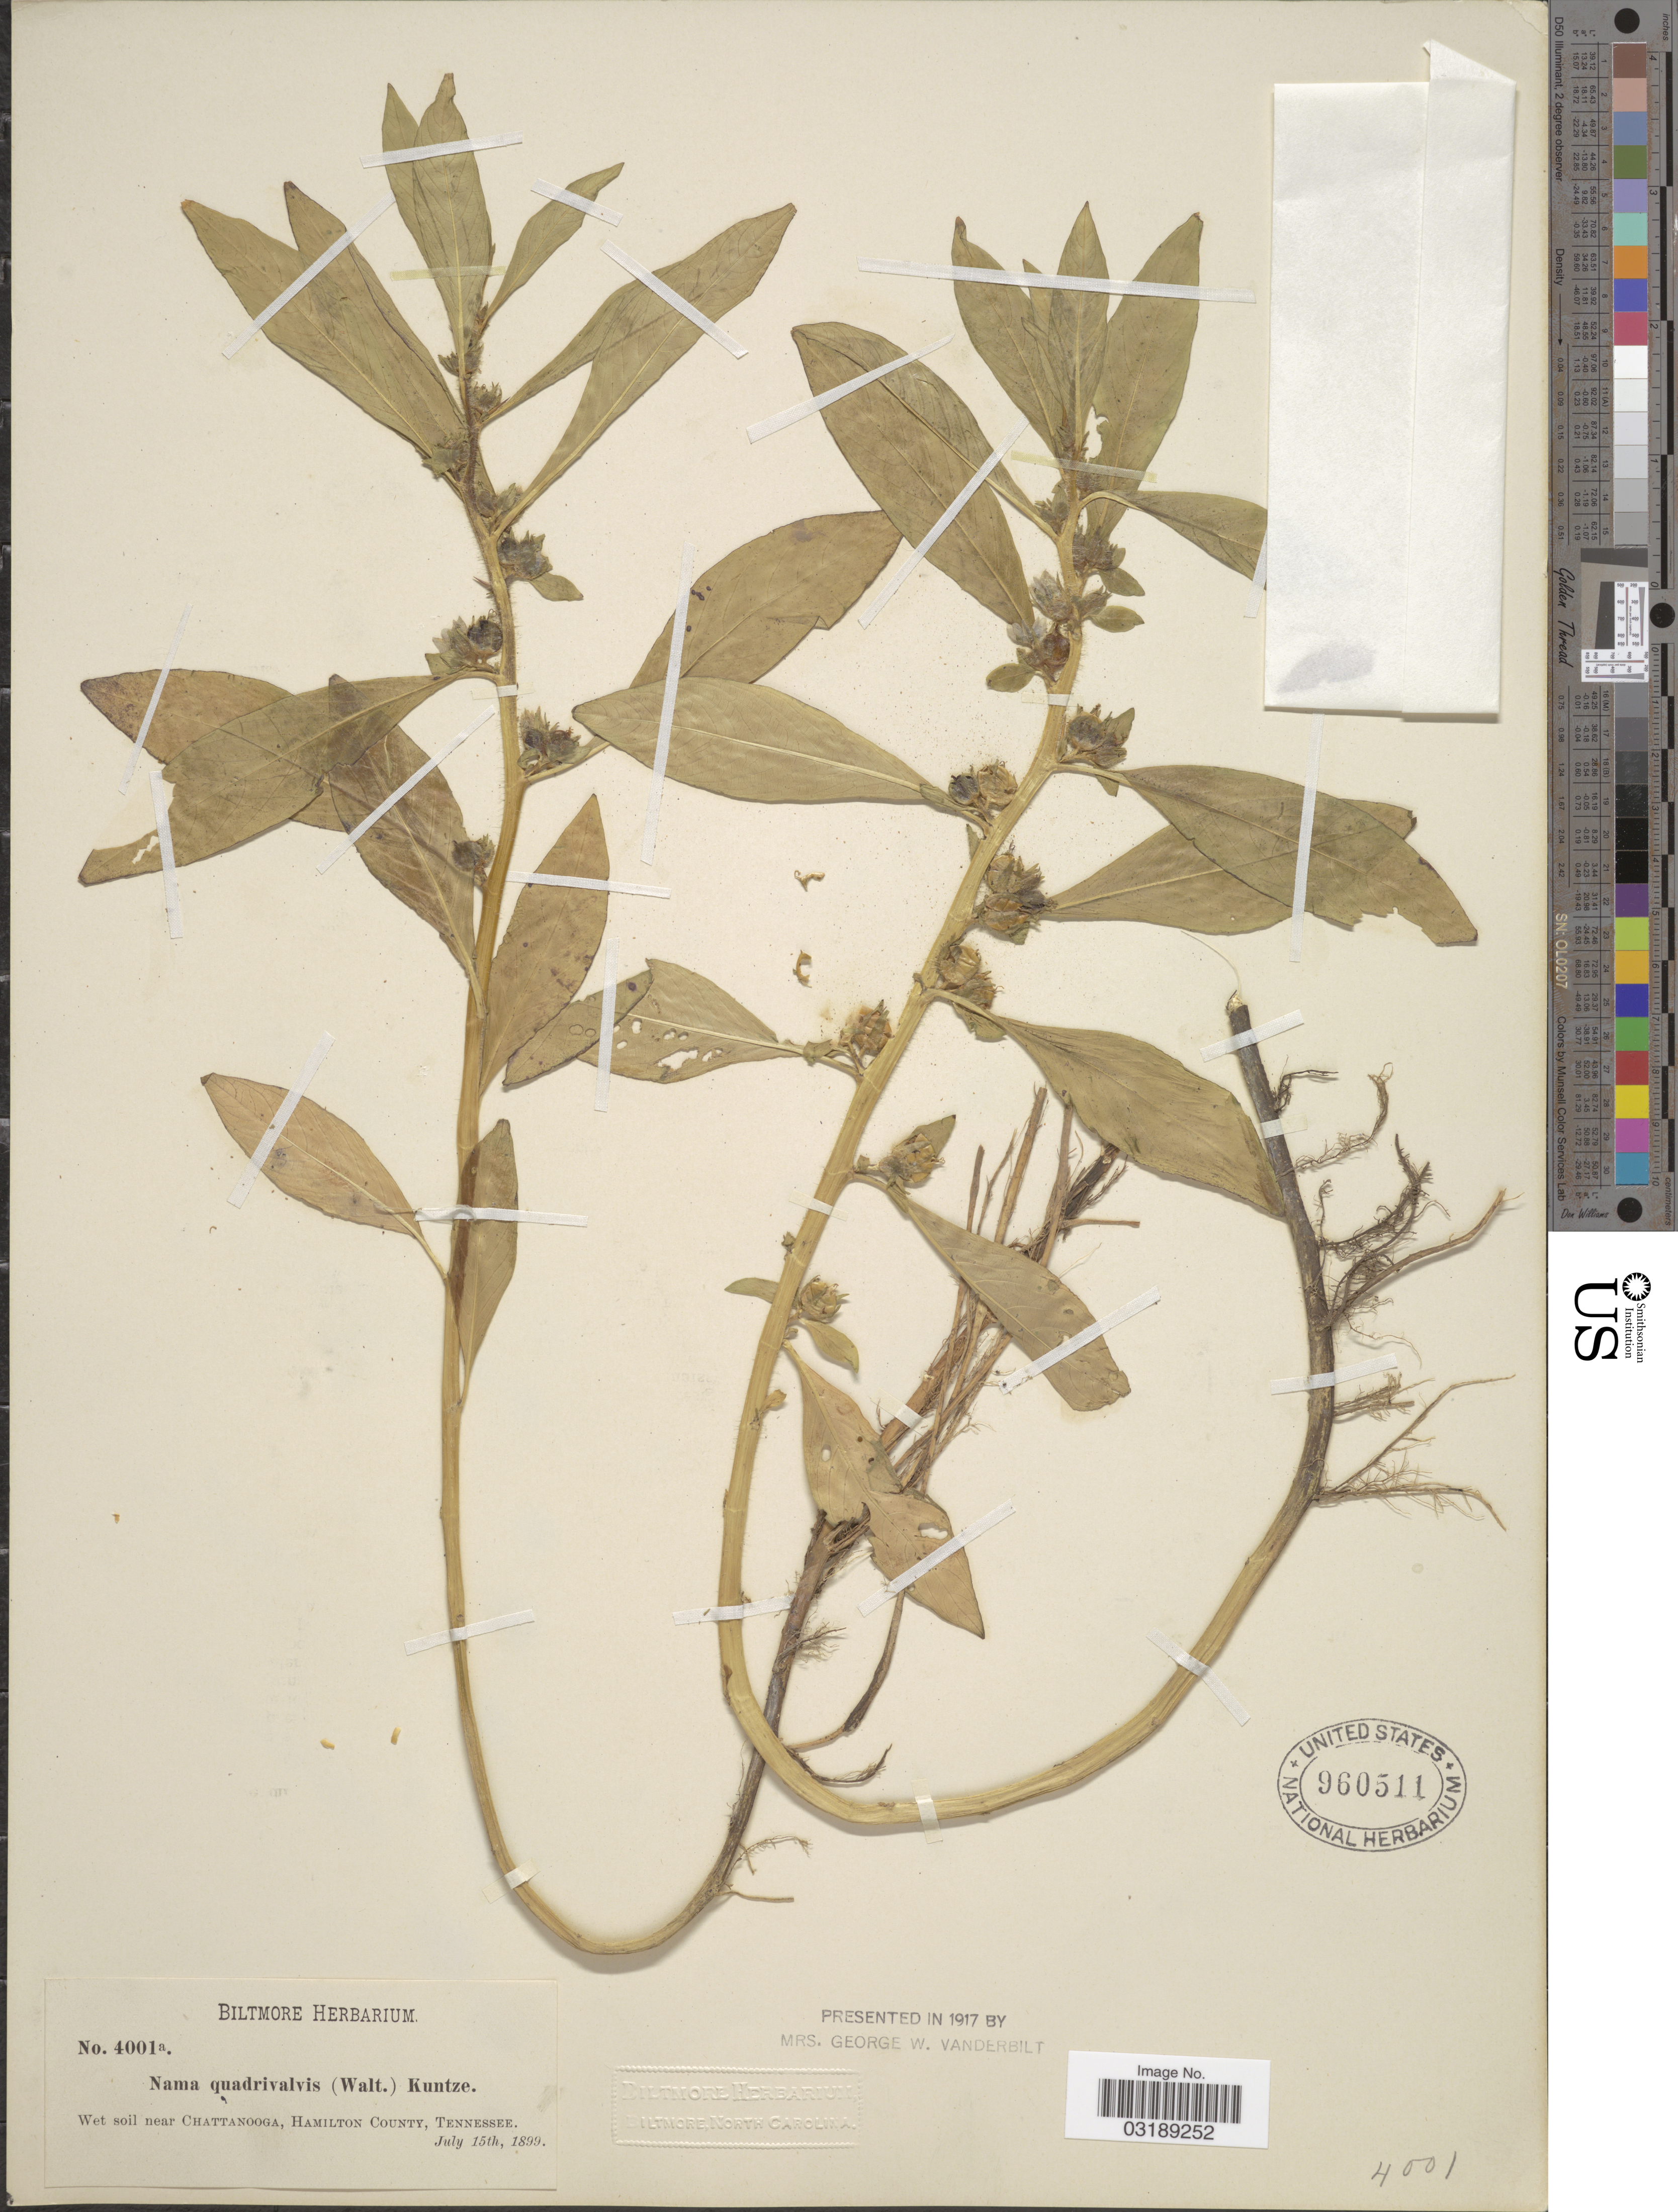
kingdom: Plantae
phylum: Tracheophyta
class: Magnoliopsida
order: Boraginales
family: Namaceae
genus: Nama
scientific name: Nama quadrivalvis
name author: (Walter) Kuntze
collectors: ex herb. Biltmore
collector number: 4001a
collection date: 1899-07-15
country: United States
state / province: Tennessee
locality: Wet soil near Chattanooga, Hamilton County.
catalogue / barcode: US 960511